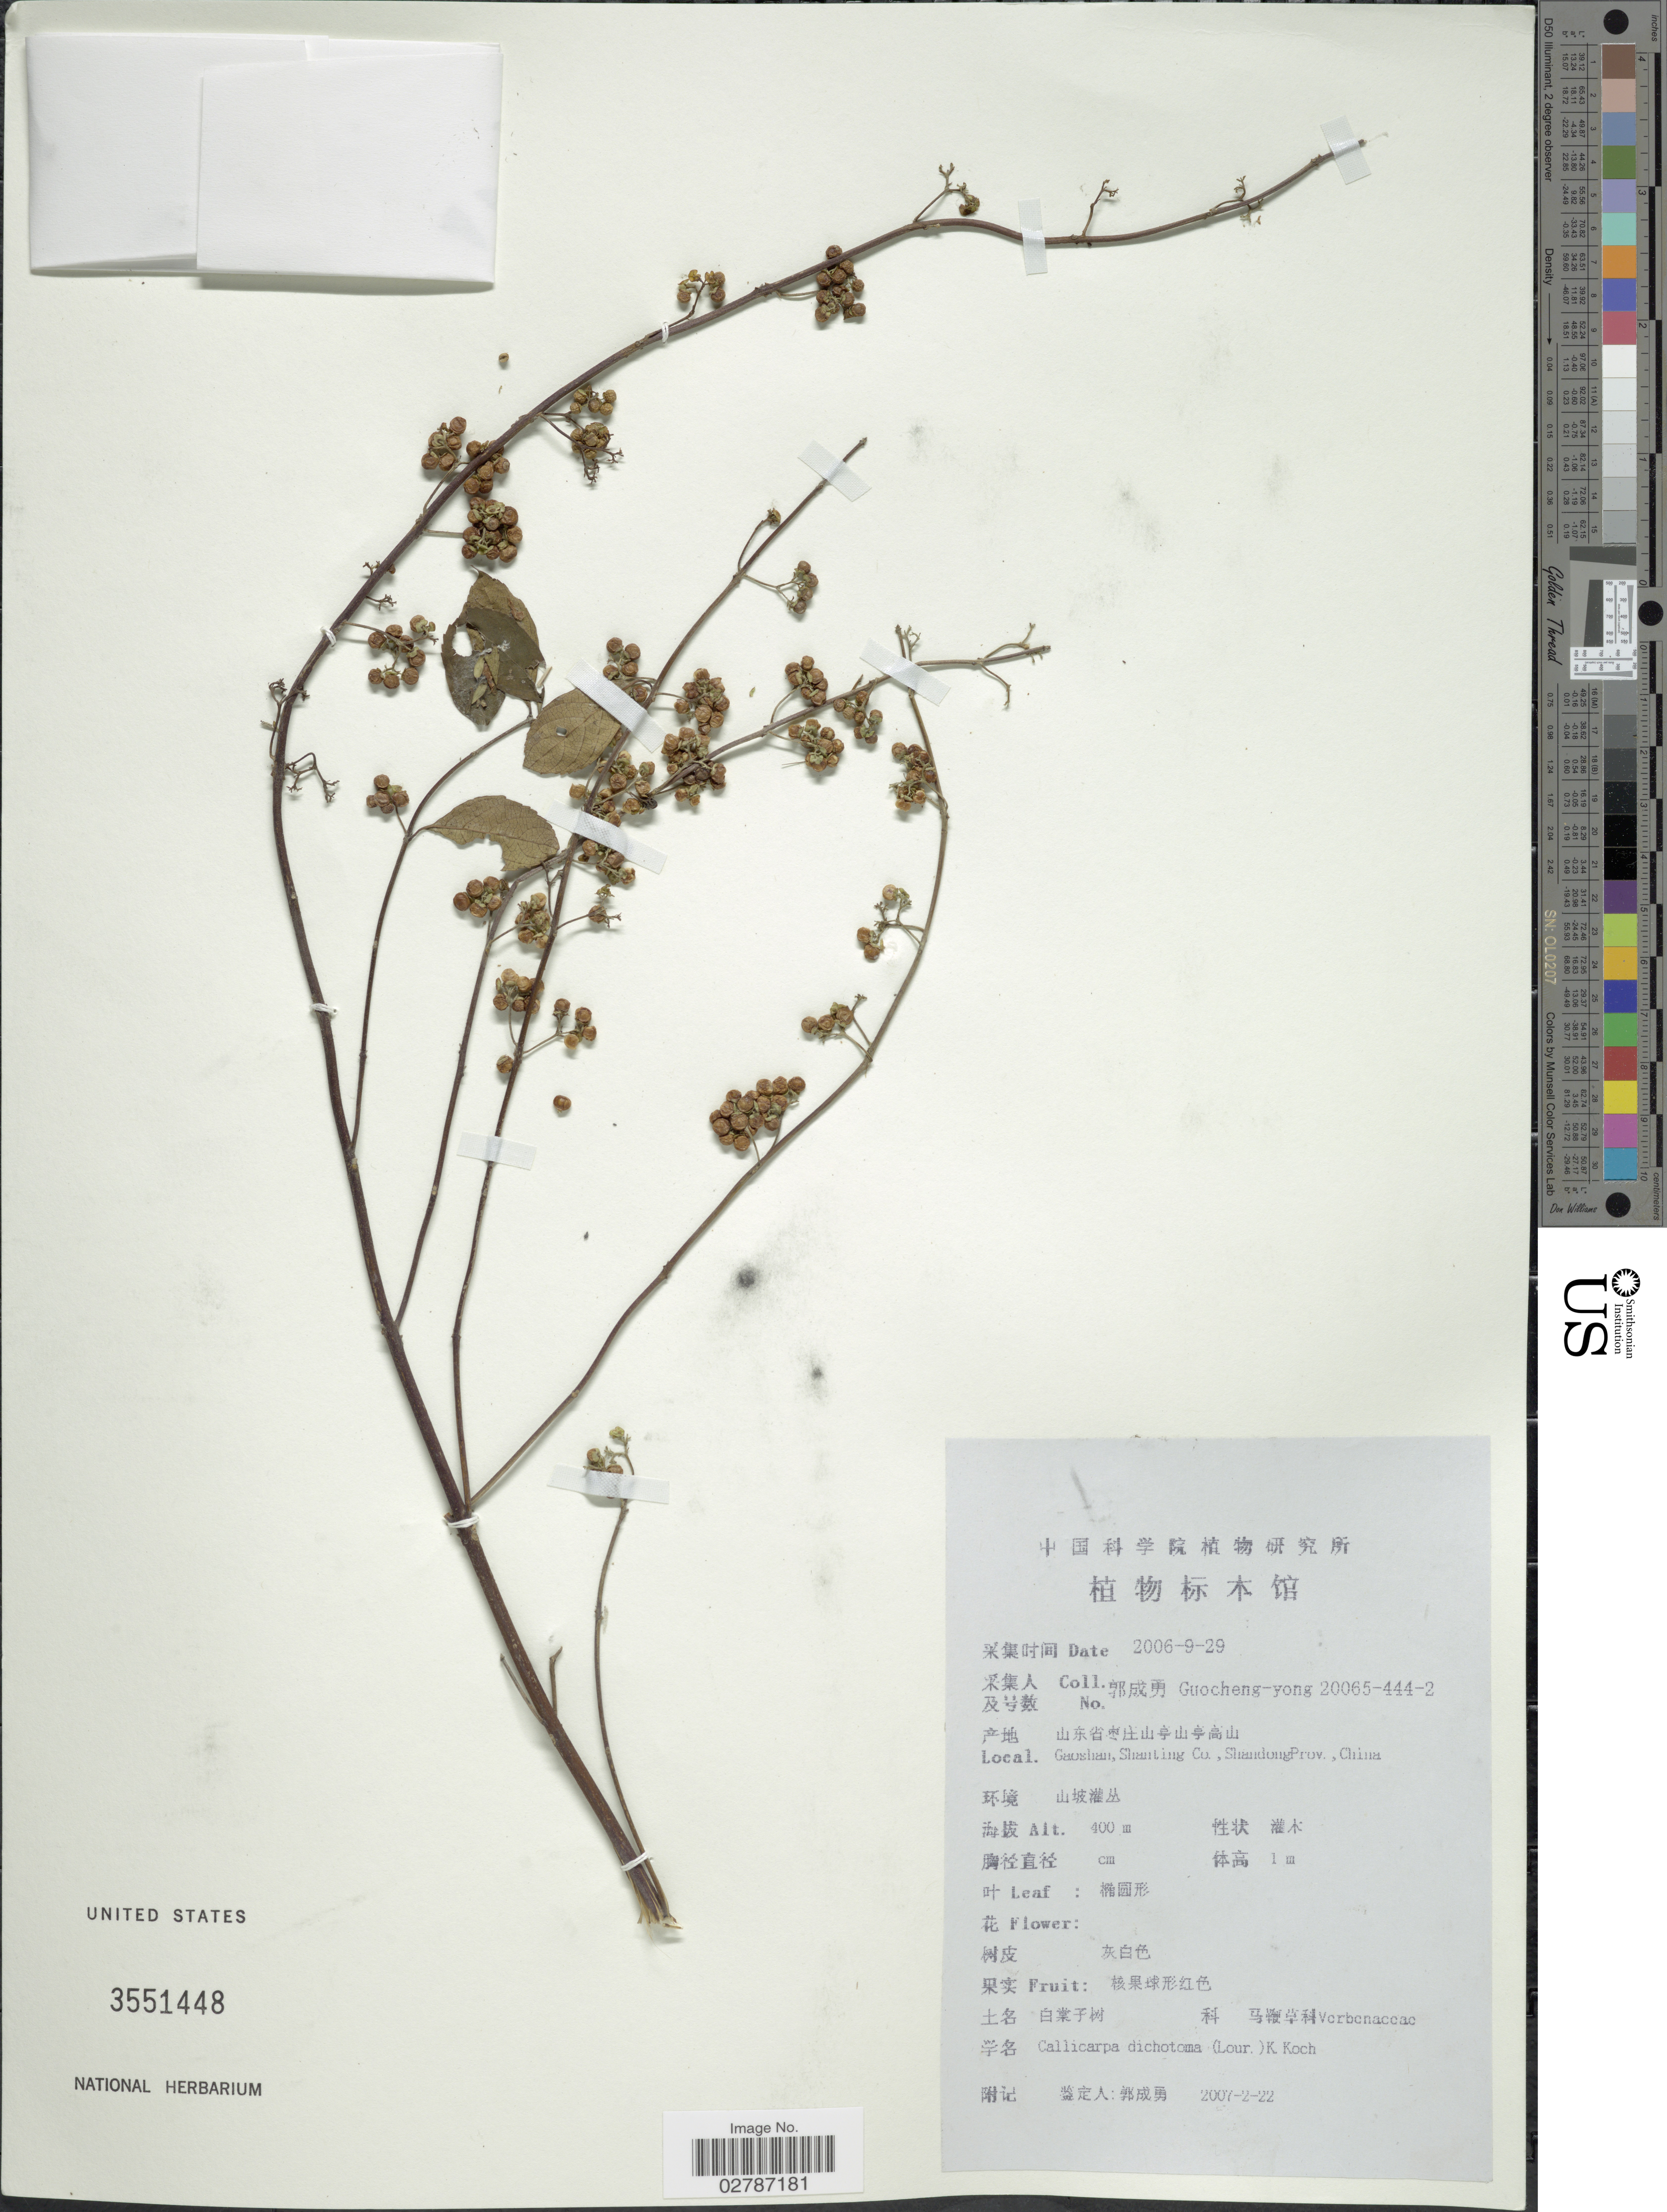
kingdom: Plantae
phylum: Tracheophyta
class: Magnoliopsida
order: Lamiales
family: Lamiaceae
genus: Callicarpa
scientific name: Callicarpa dichotoma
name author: (Lour.) K. Koch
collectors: Guo cheng-yong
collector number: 20065-444-2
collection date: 2006-09-29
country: China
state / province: Shandong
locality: Gaoshan, Shanting Co.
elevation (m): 400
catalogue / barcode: US 3551448